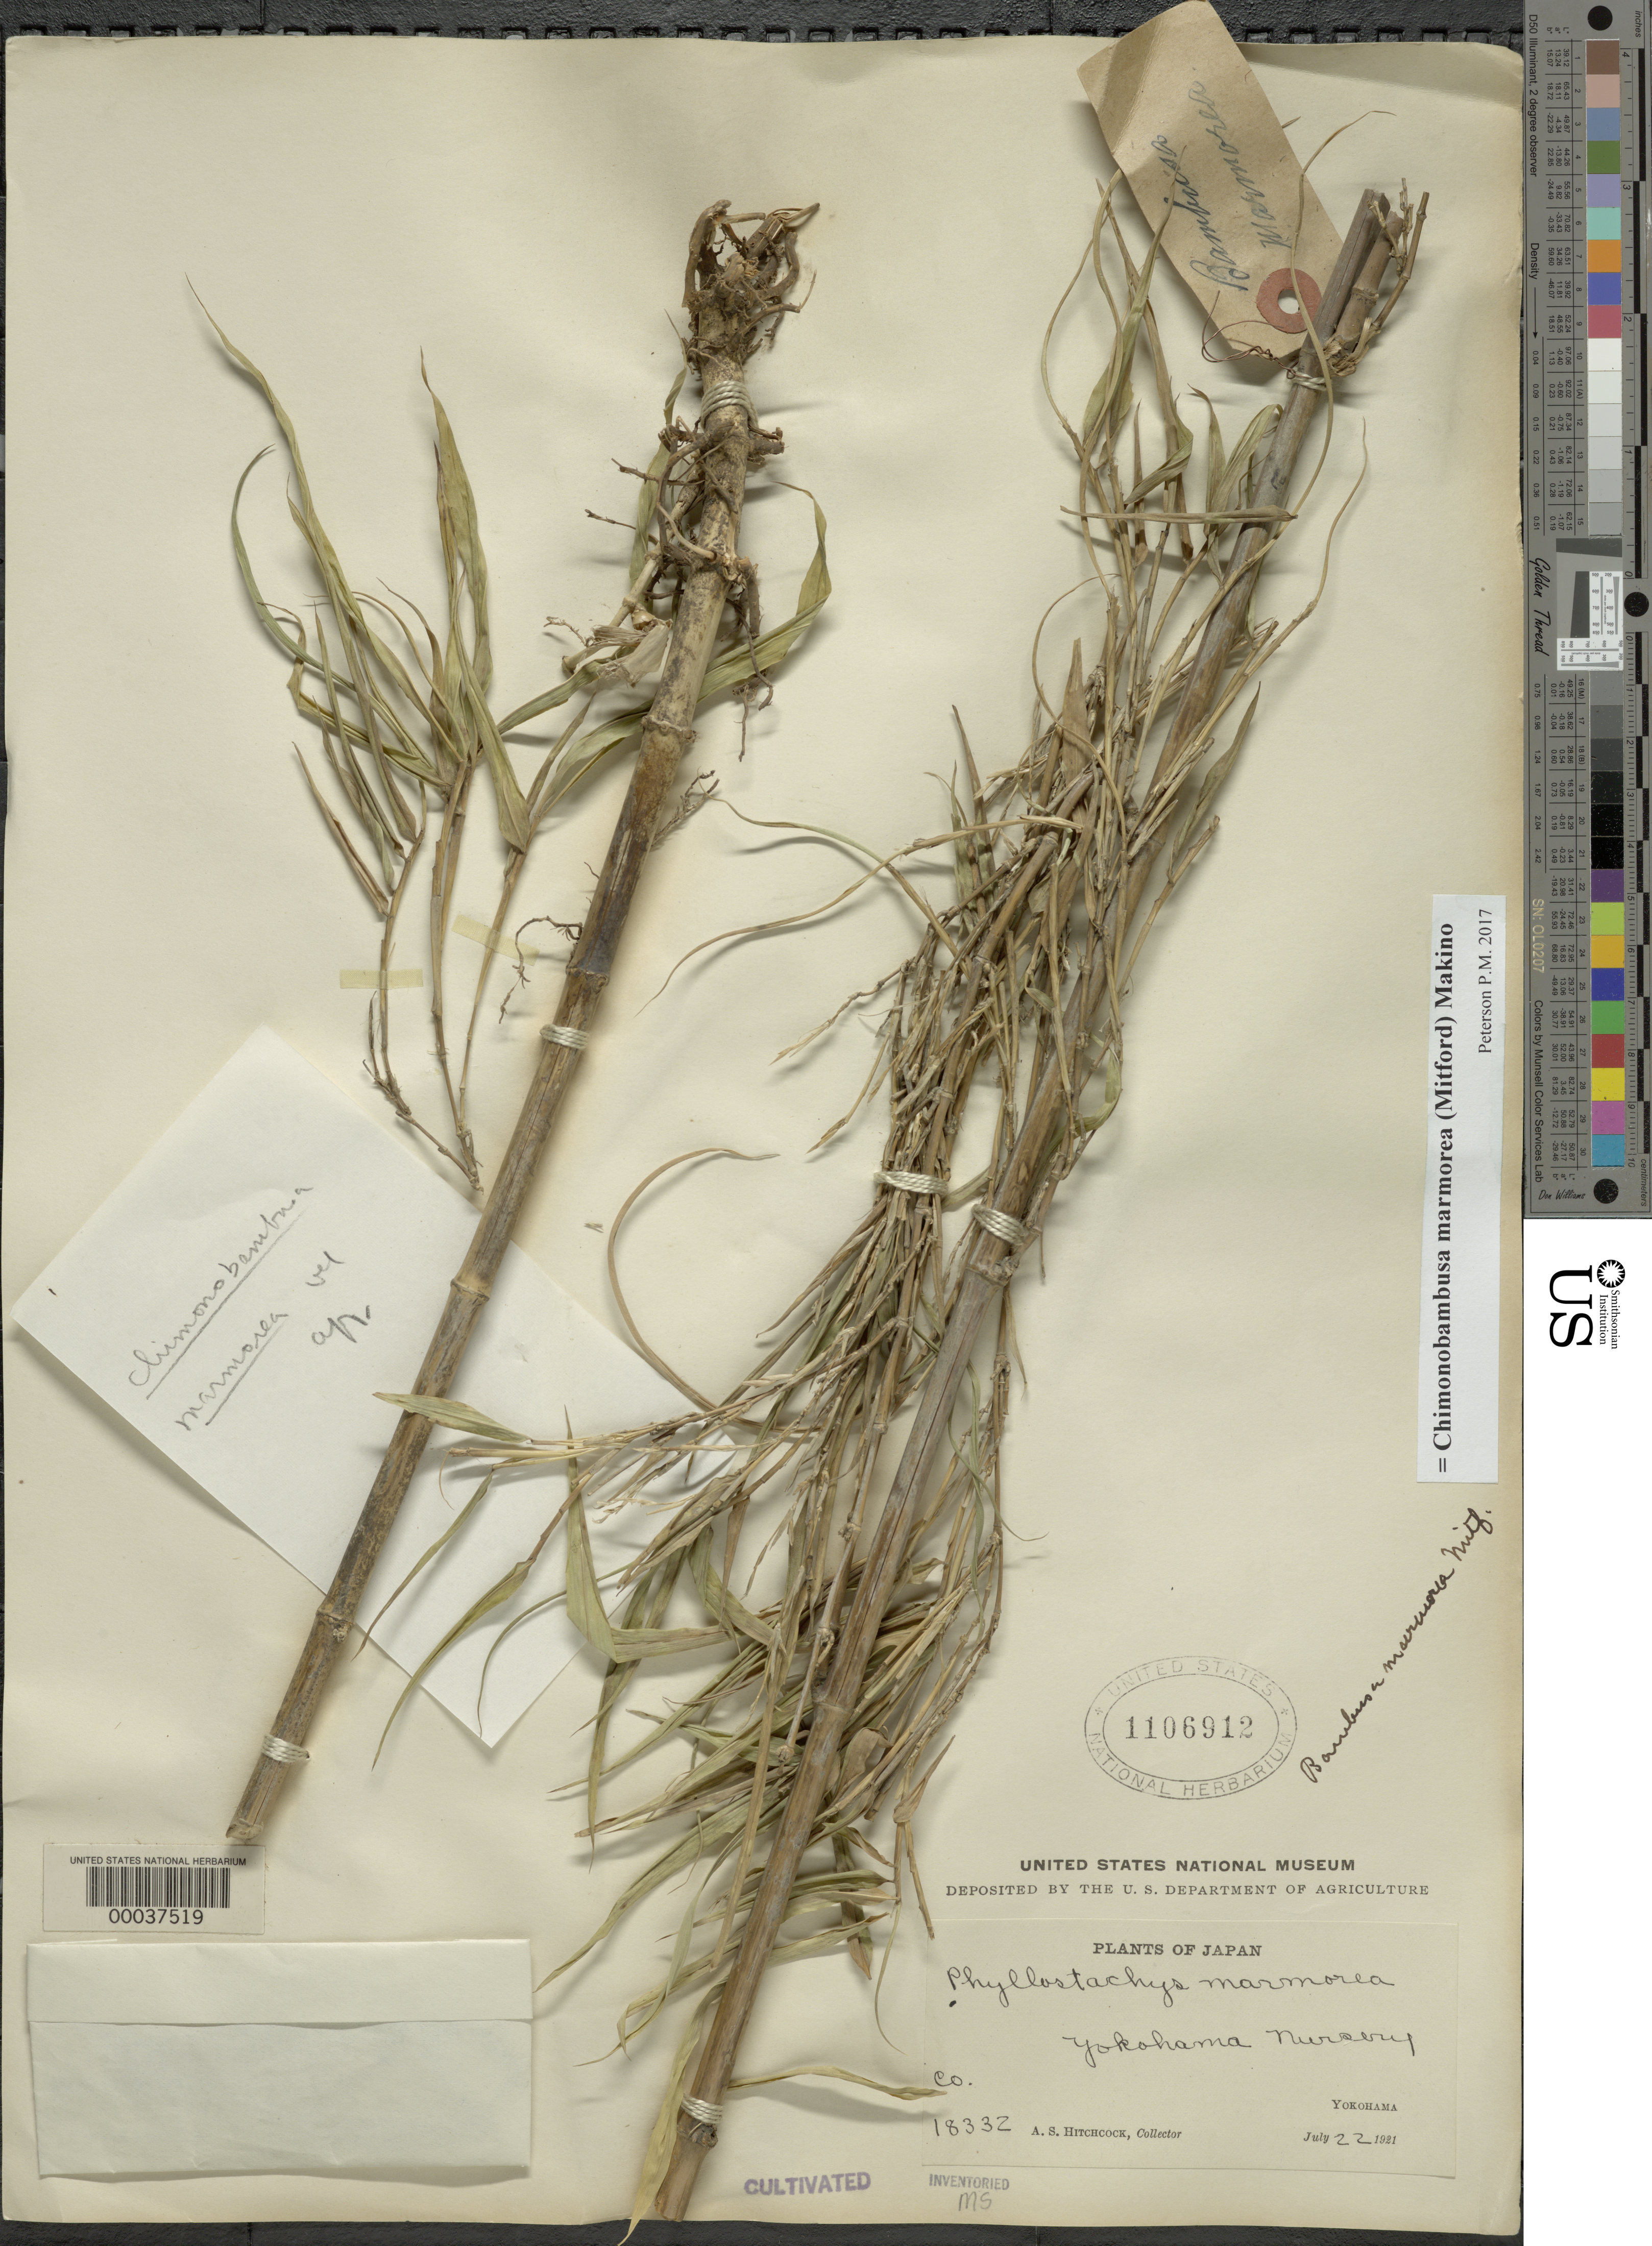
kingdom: Plantae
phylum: Tracheophyta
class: Liliopsida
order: Poales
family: Poaceae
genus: Chimonobambusa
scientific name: Chimonobambusa marmorea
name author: Makino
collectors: A. S. Hitchcock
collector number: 18332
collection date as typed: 22 Jul 1921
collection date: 1921-07-22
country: Japan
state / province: Kanagawa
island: Honshu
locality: Yokohama.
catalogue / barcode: US 1106912